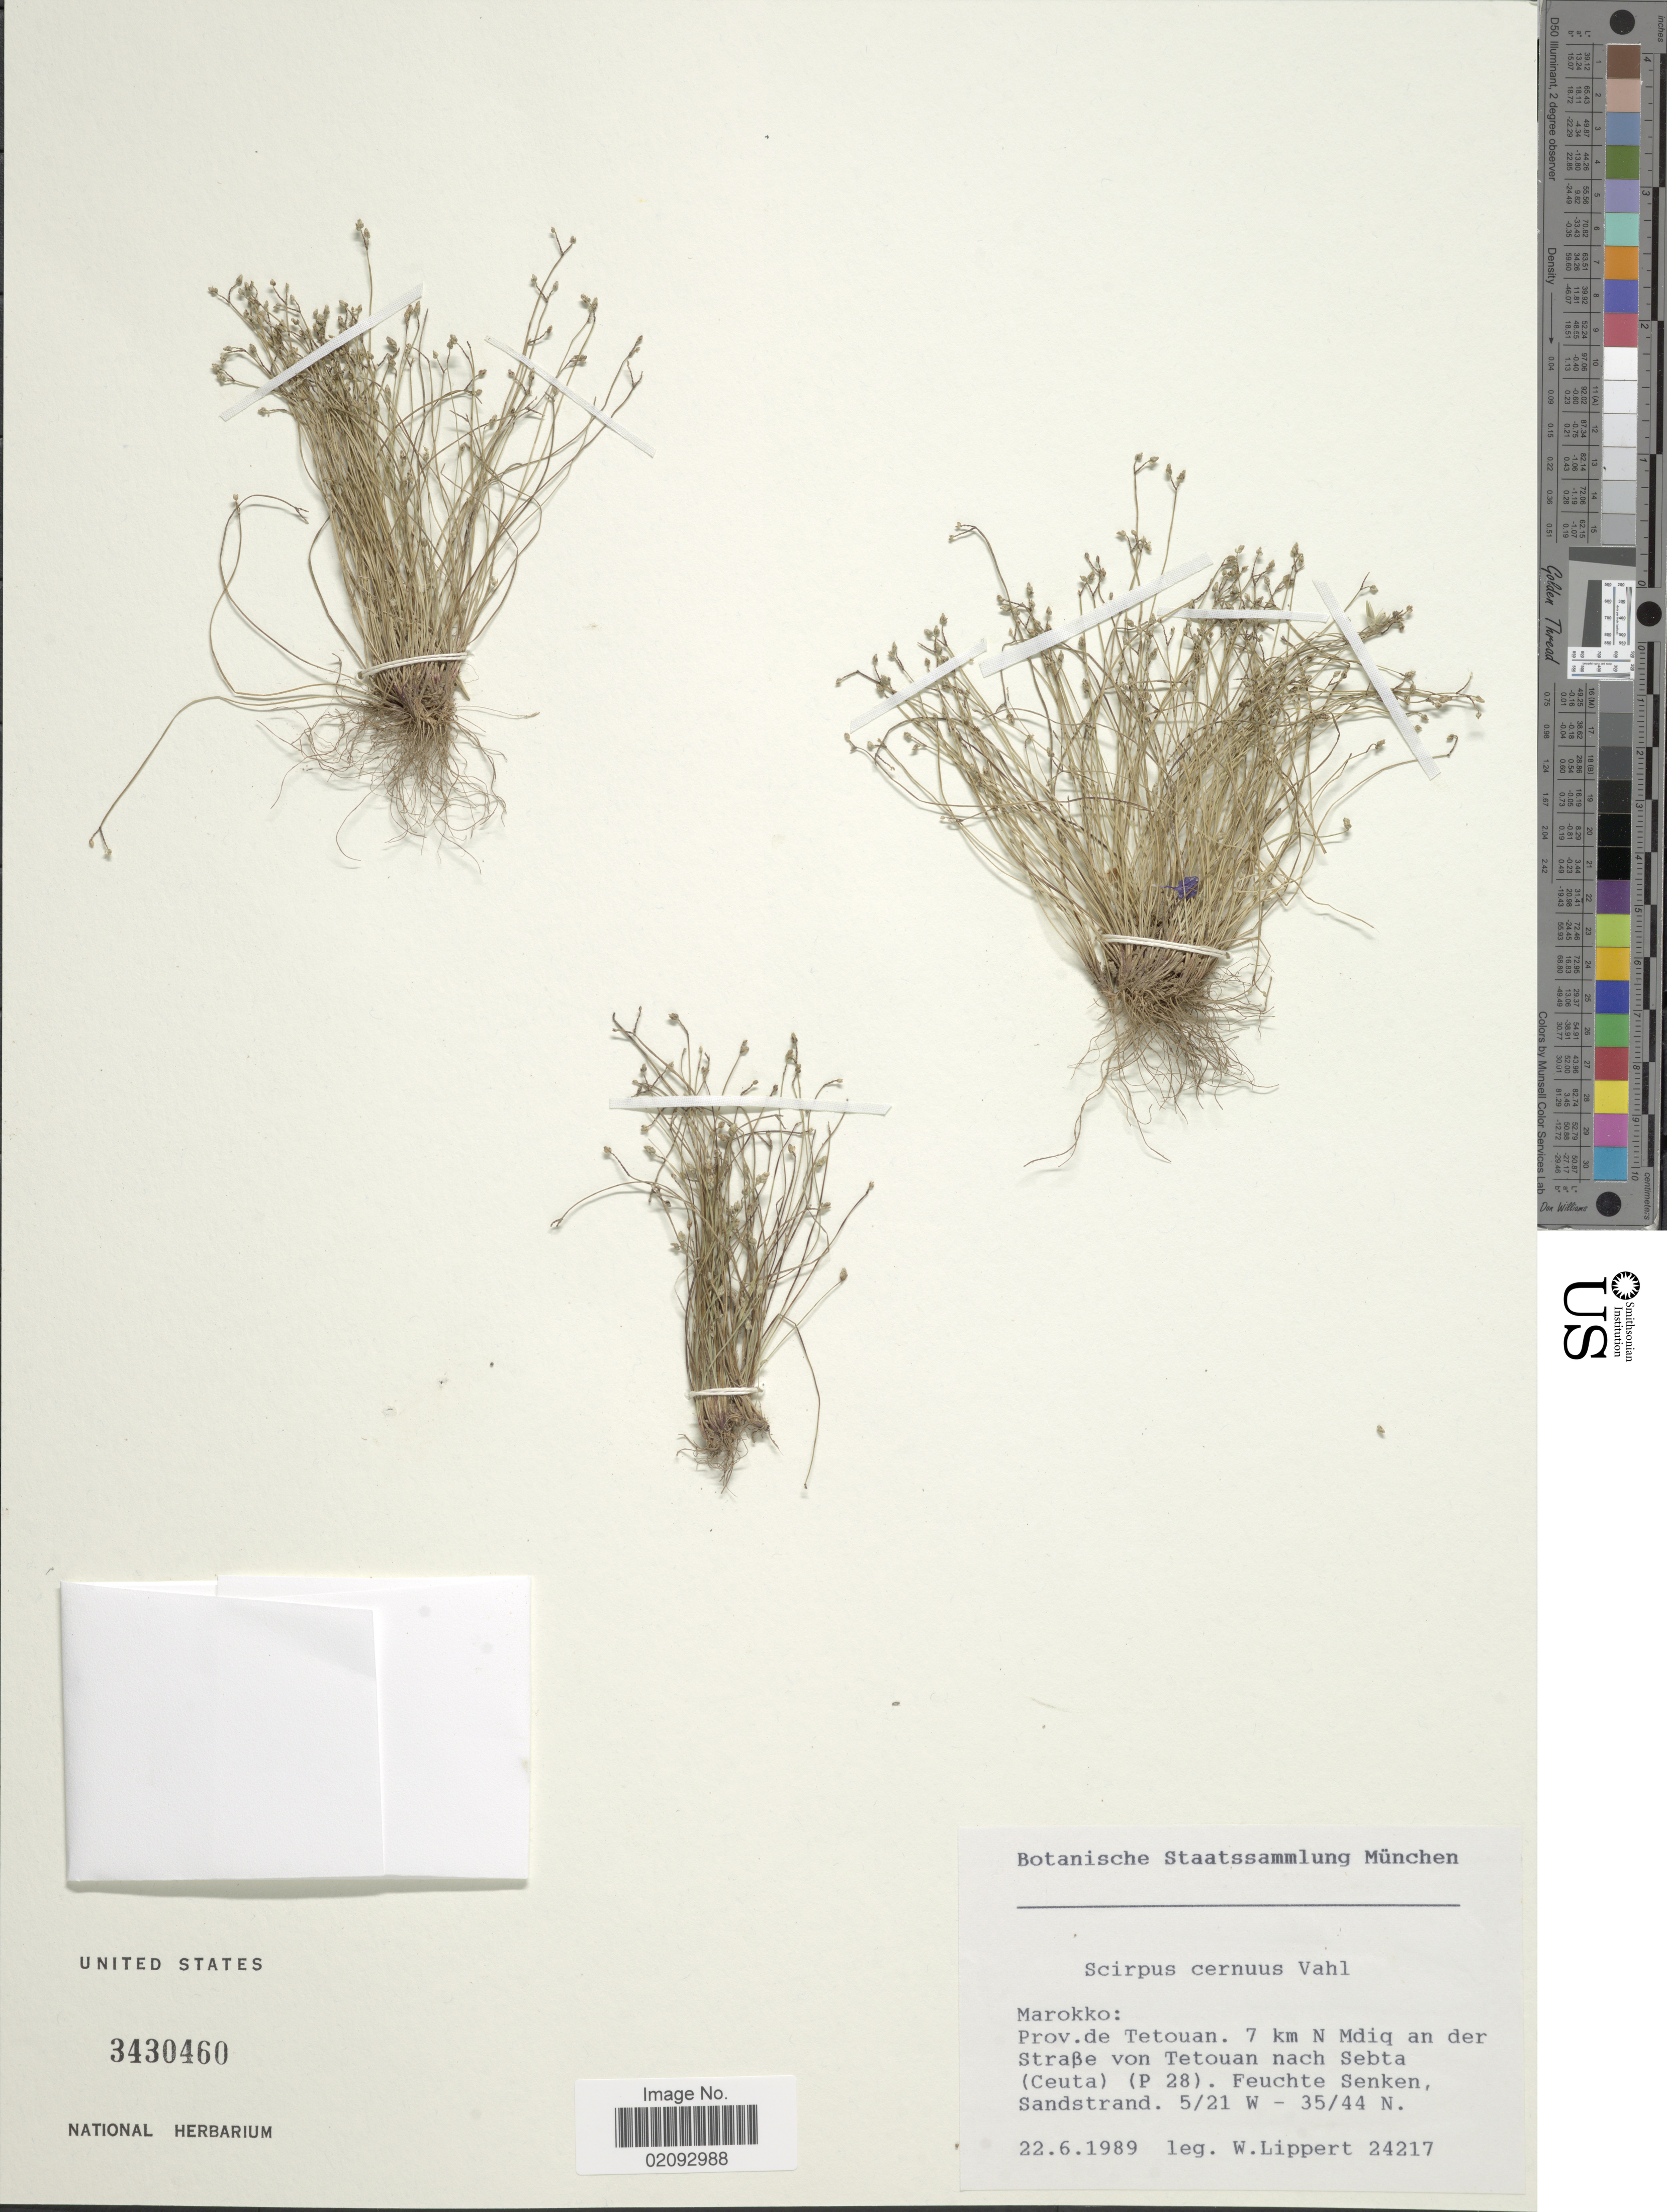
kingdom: Plantae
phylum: Tracheophyta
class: Liliopsida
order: Poales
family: Cyperaceae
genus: Isolepis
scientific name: Isolepis cernua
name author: (Vahl) Roem. & Schult.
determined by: Strong, Mark T., (BOT), Smithsonian Institution - National Museum of Natural History (UNITED STATES)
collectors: W. Lippert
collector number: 24217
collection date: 1989-06-22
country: Morocco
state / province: Tanger-Tétouan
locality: Prov. de Tetouan. 7 km N Mdiq an der Straß von Tetouan nach Sebta (Cueta) (P 28). Feuchte Senken, Sandstrand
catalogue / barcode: US 3430460